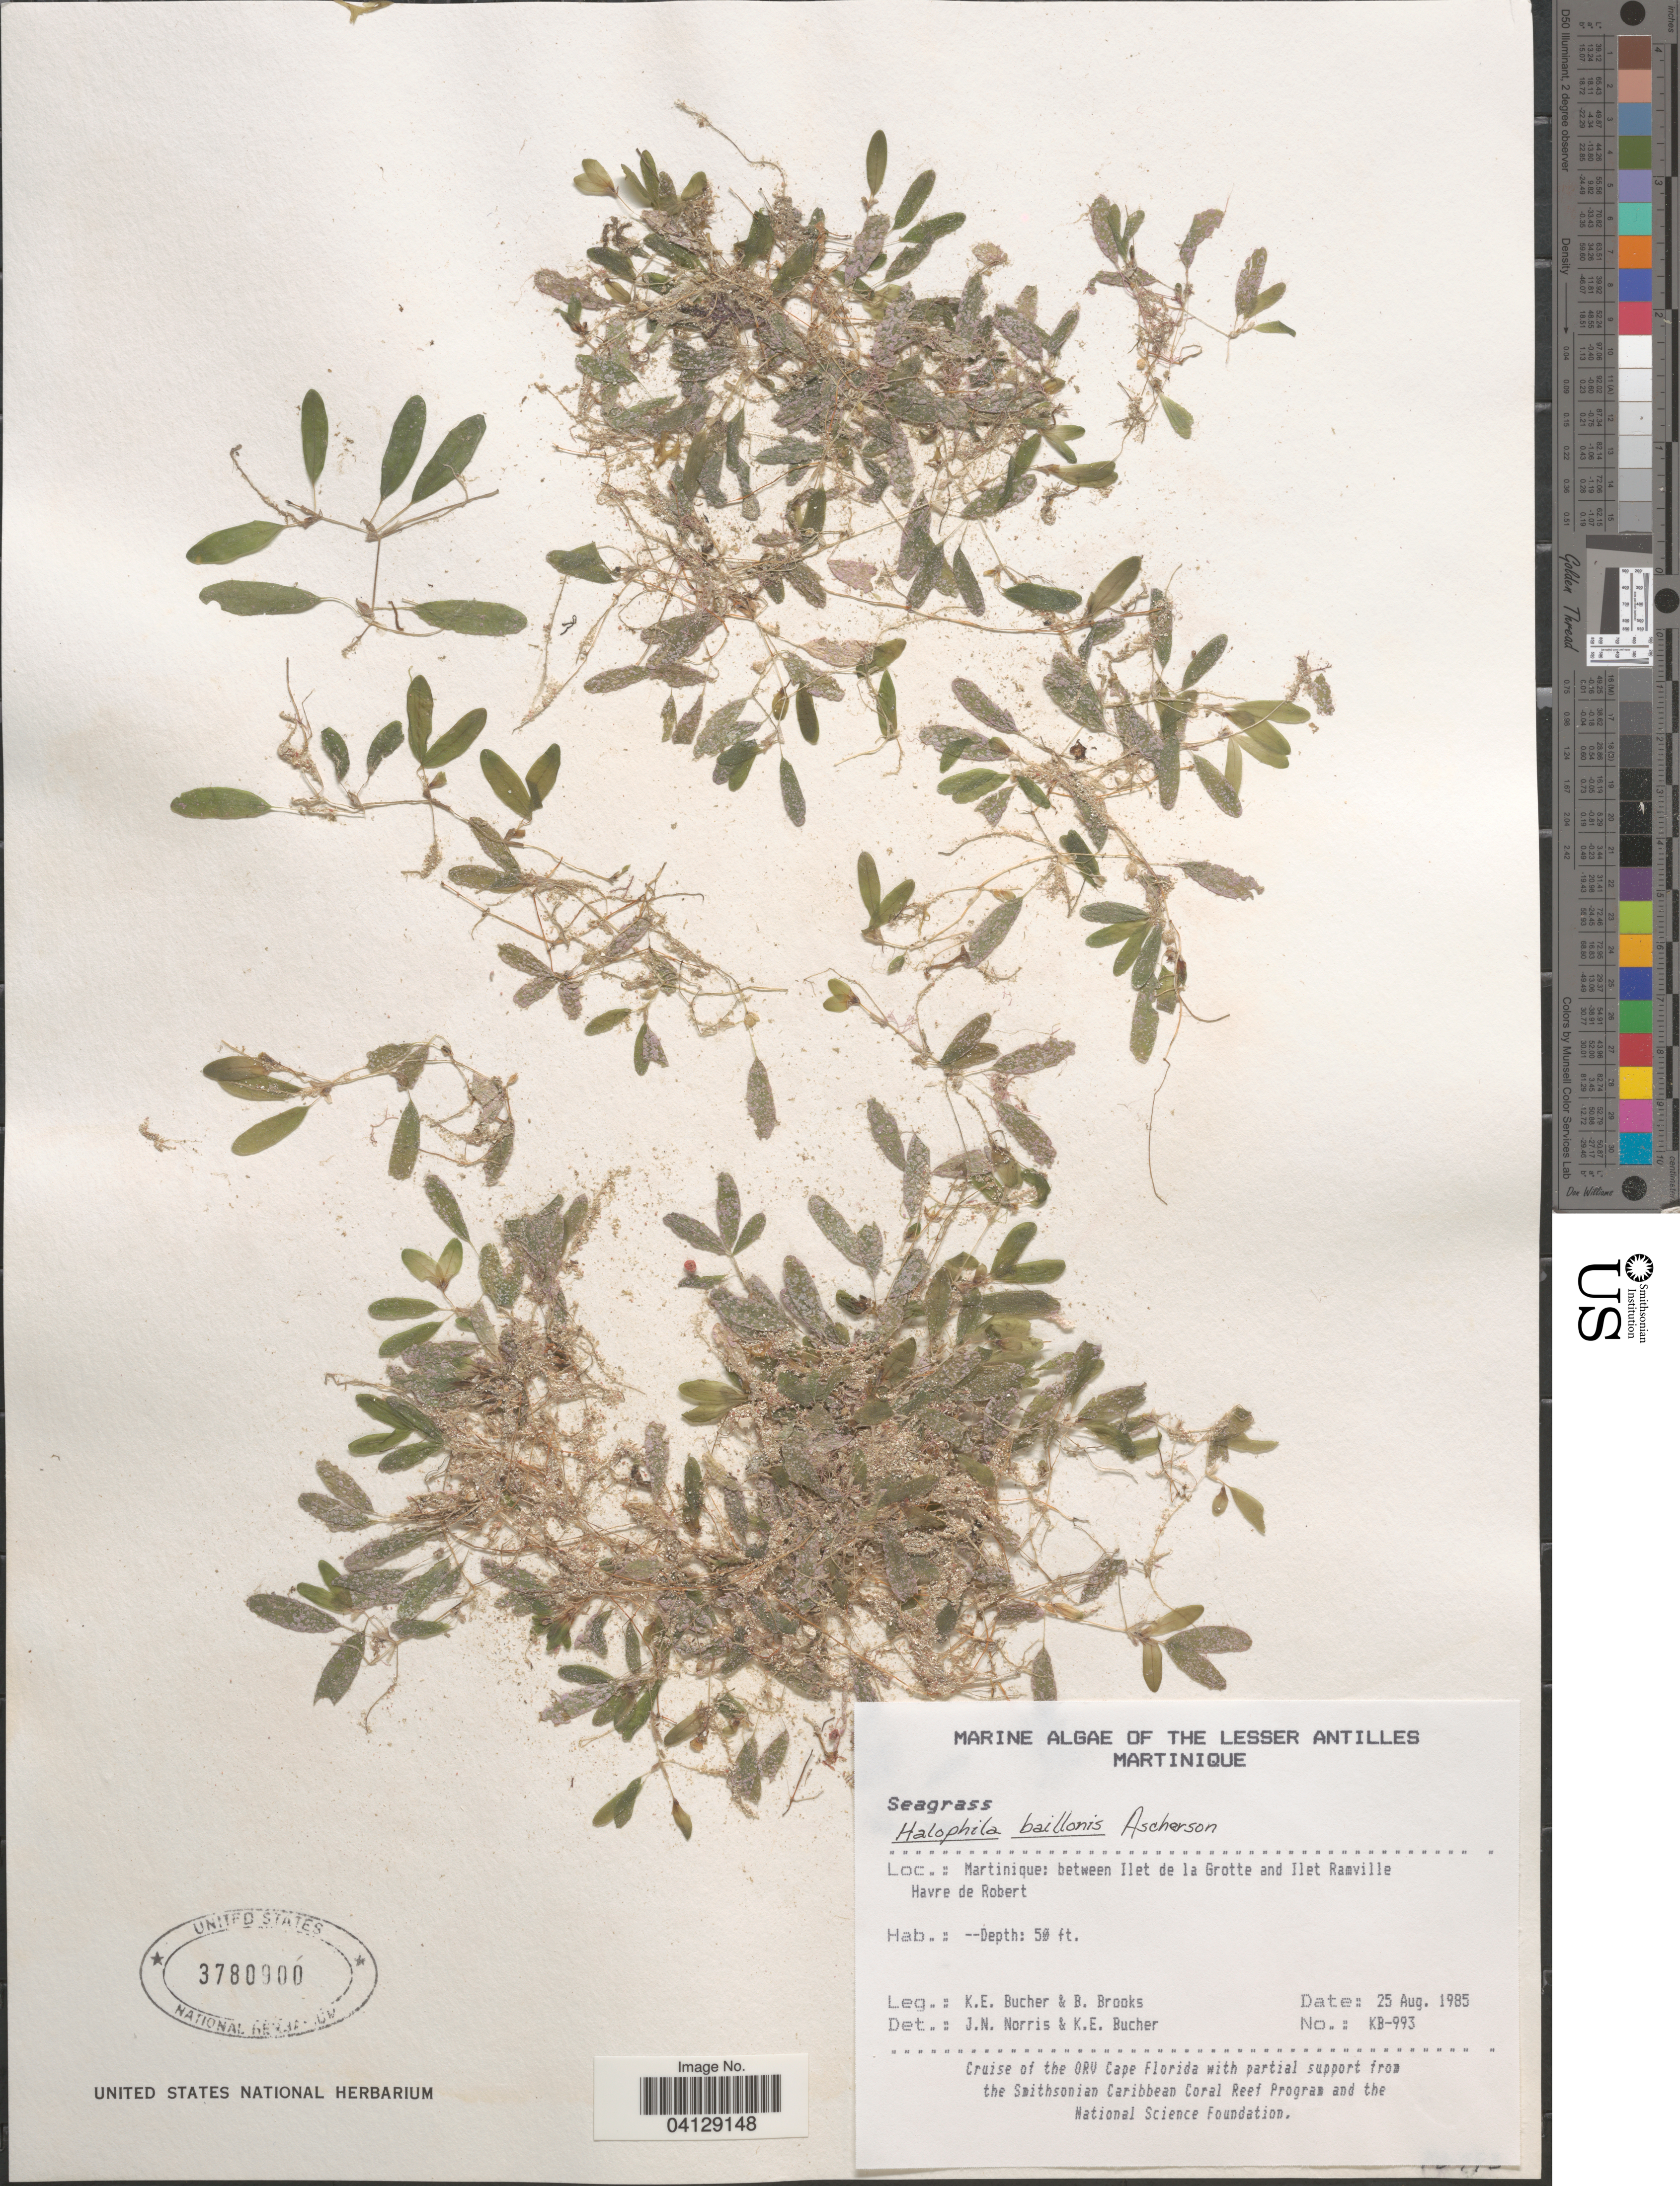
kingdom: Plantae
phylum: Tracheophyta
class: Liliopsida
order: Alismatales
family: Hydrocharitaceae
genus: Halophila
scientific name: Halophila baillonis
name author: Asch. ex Dickie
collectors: K. E. Bucher & B. Brooks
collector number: KB-993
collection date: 1985-08-25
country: Martinique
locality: The Lesser Antilles. Between Ilet de la Grotte and Ilet Ramville Havre de Robert.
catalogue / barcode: US 3780900